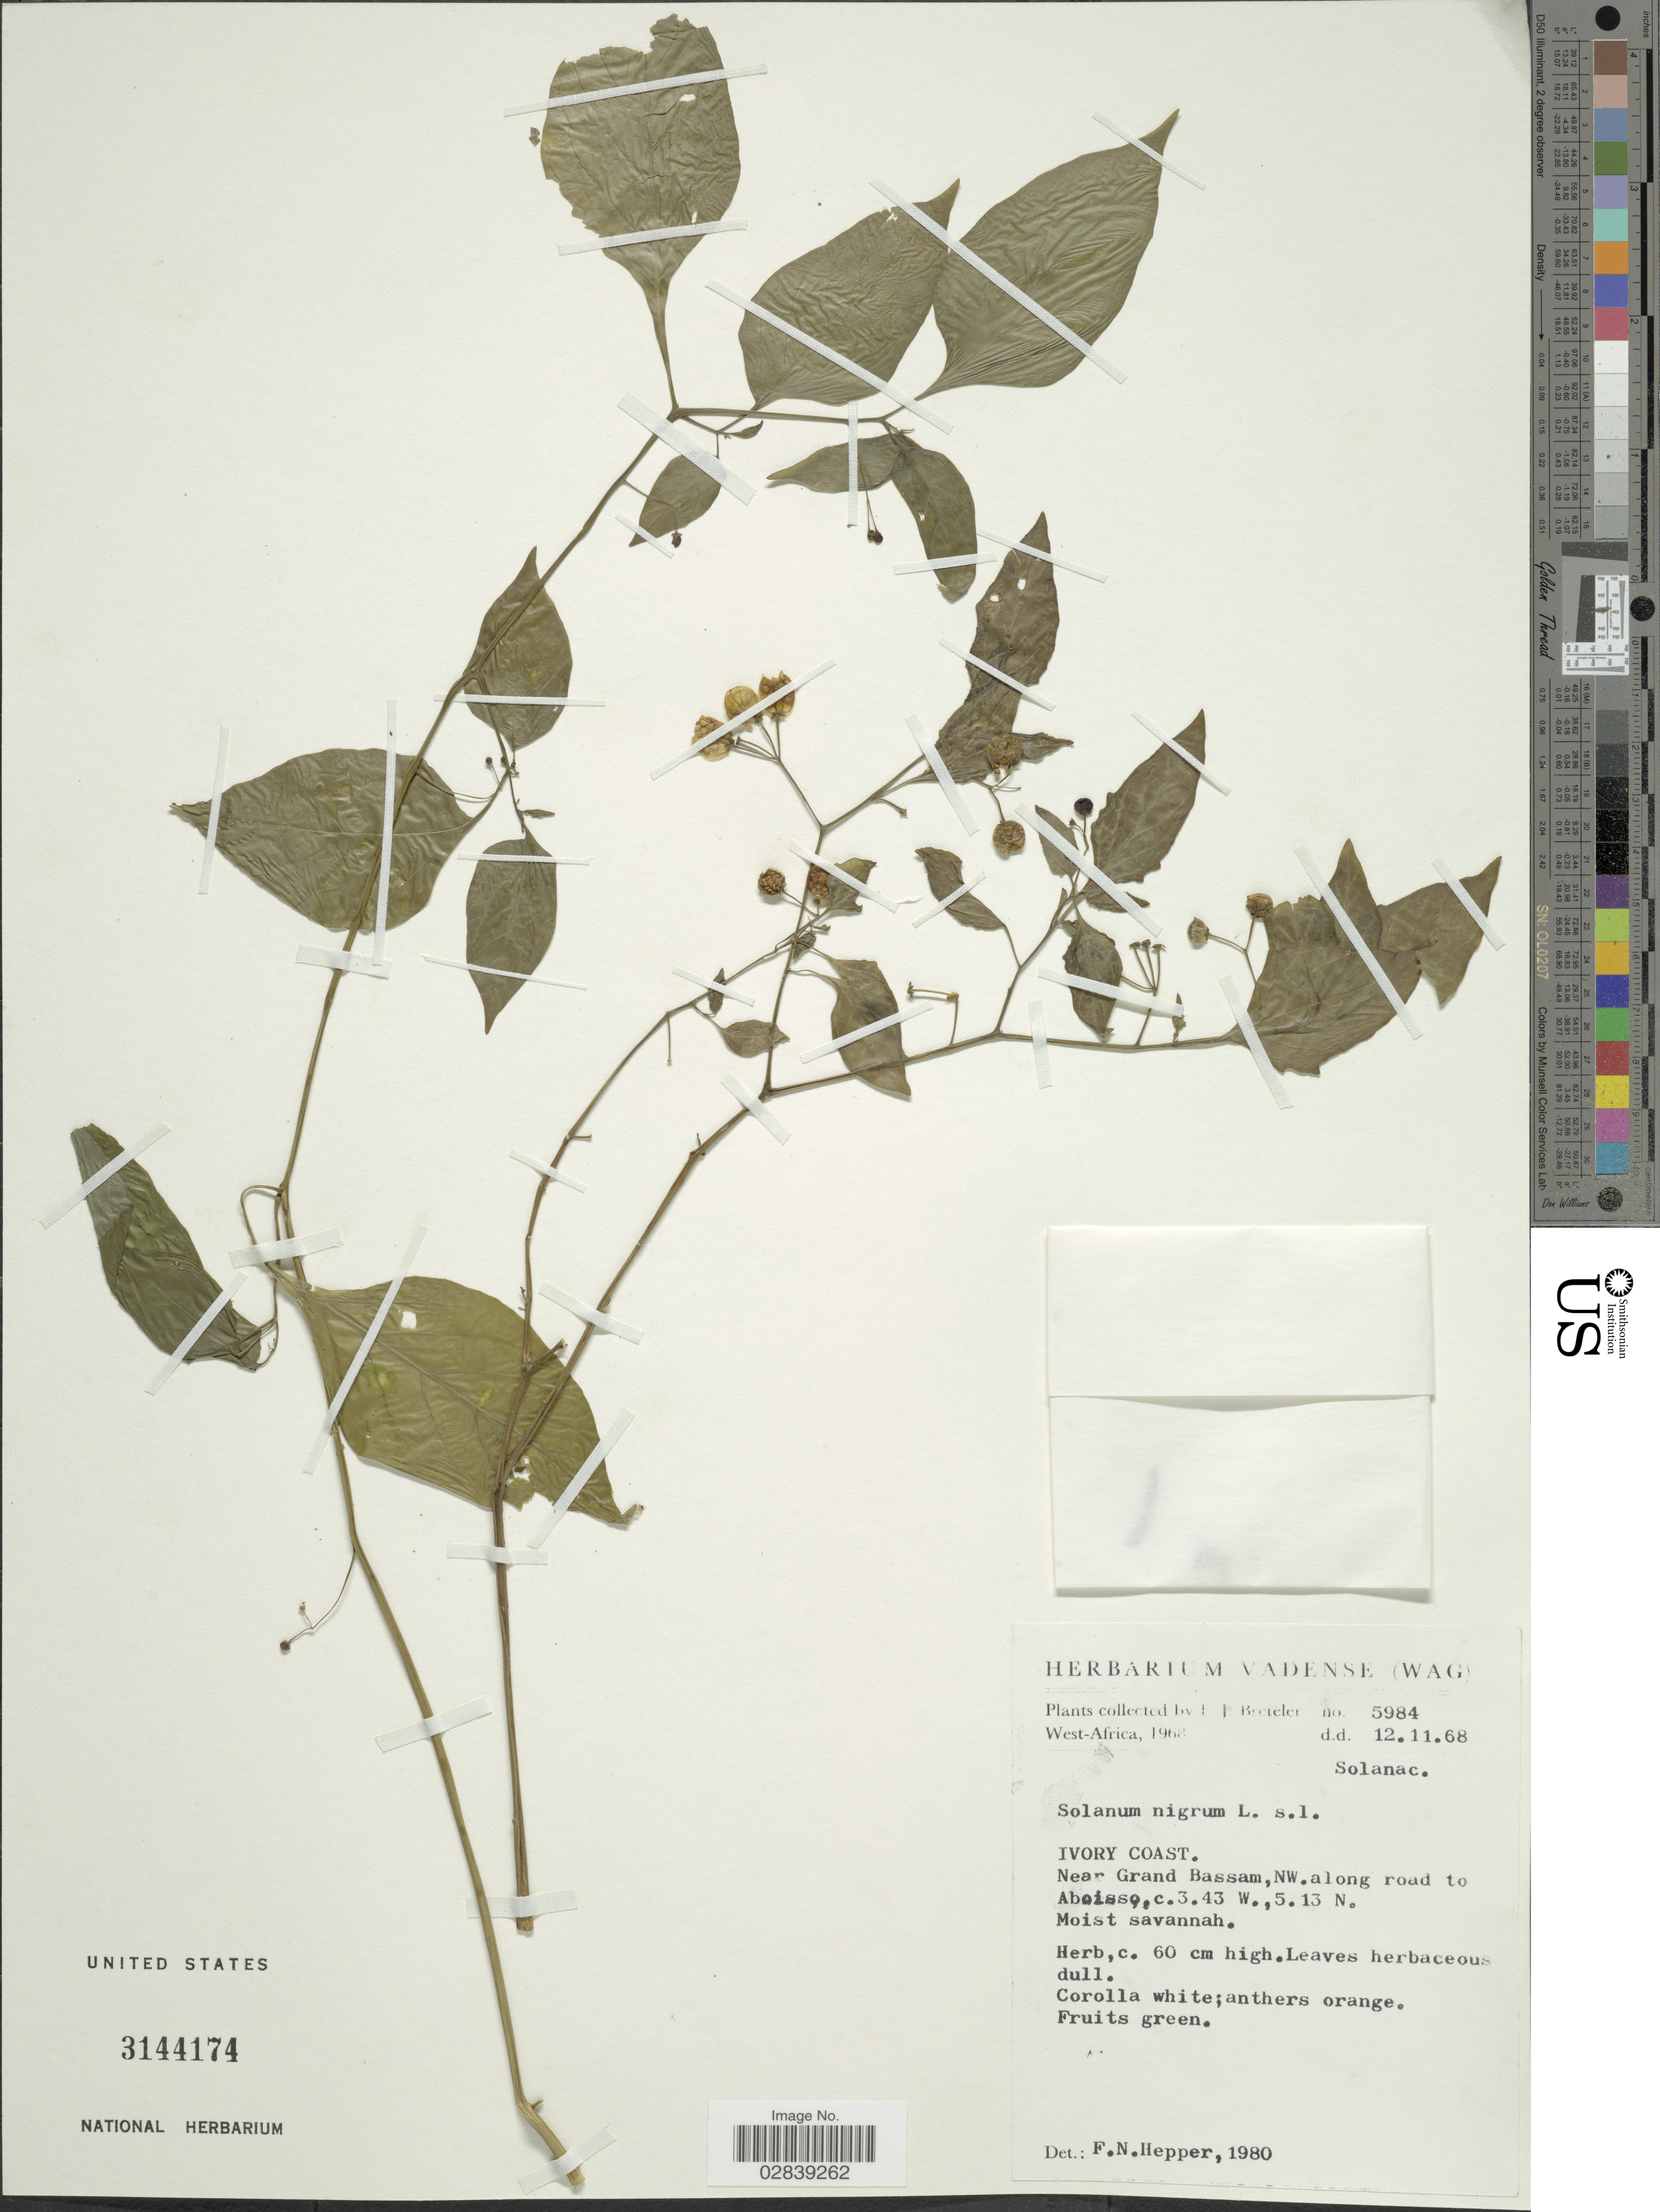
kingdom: Plantae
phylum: Tracheophyta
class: Magnoliopsida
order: Solanales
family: Solanaceae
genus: Solanum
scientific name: Solanum nigrum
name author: L.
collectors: F. J. Breteler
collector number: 5984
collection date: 1968-11-12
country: Ivory Coast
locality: West-Africa, near Grand Bassam, NW. along road to Aboisso.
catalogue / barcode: US 3144174